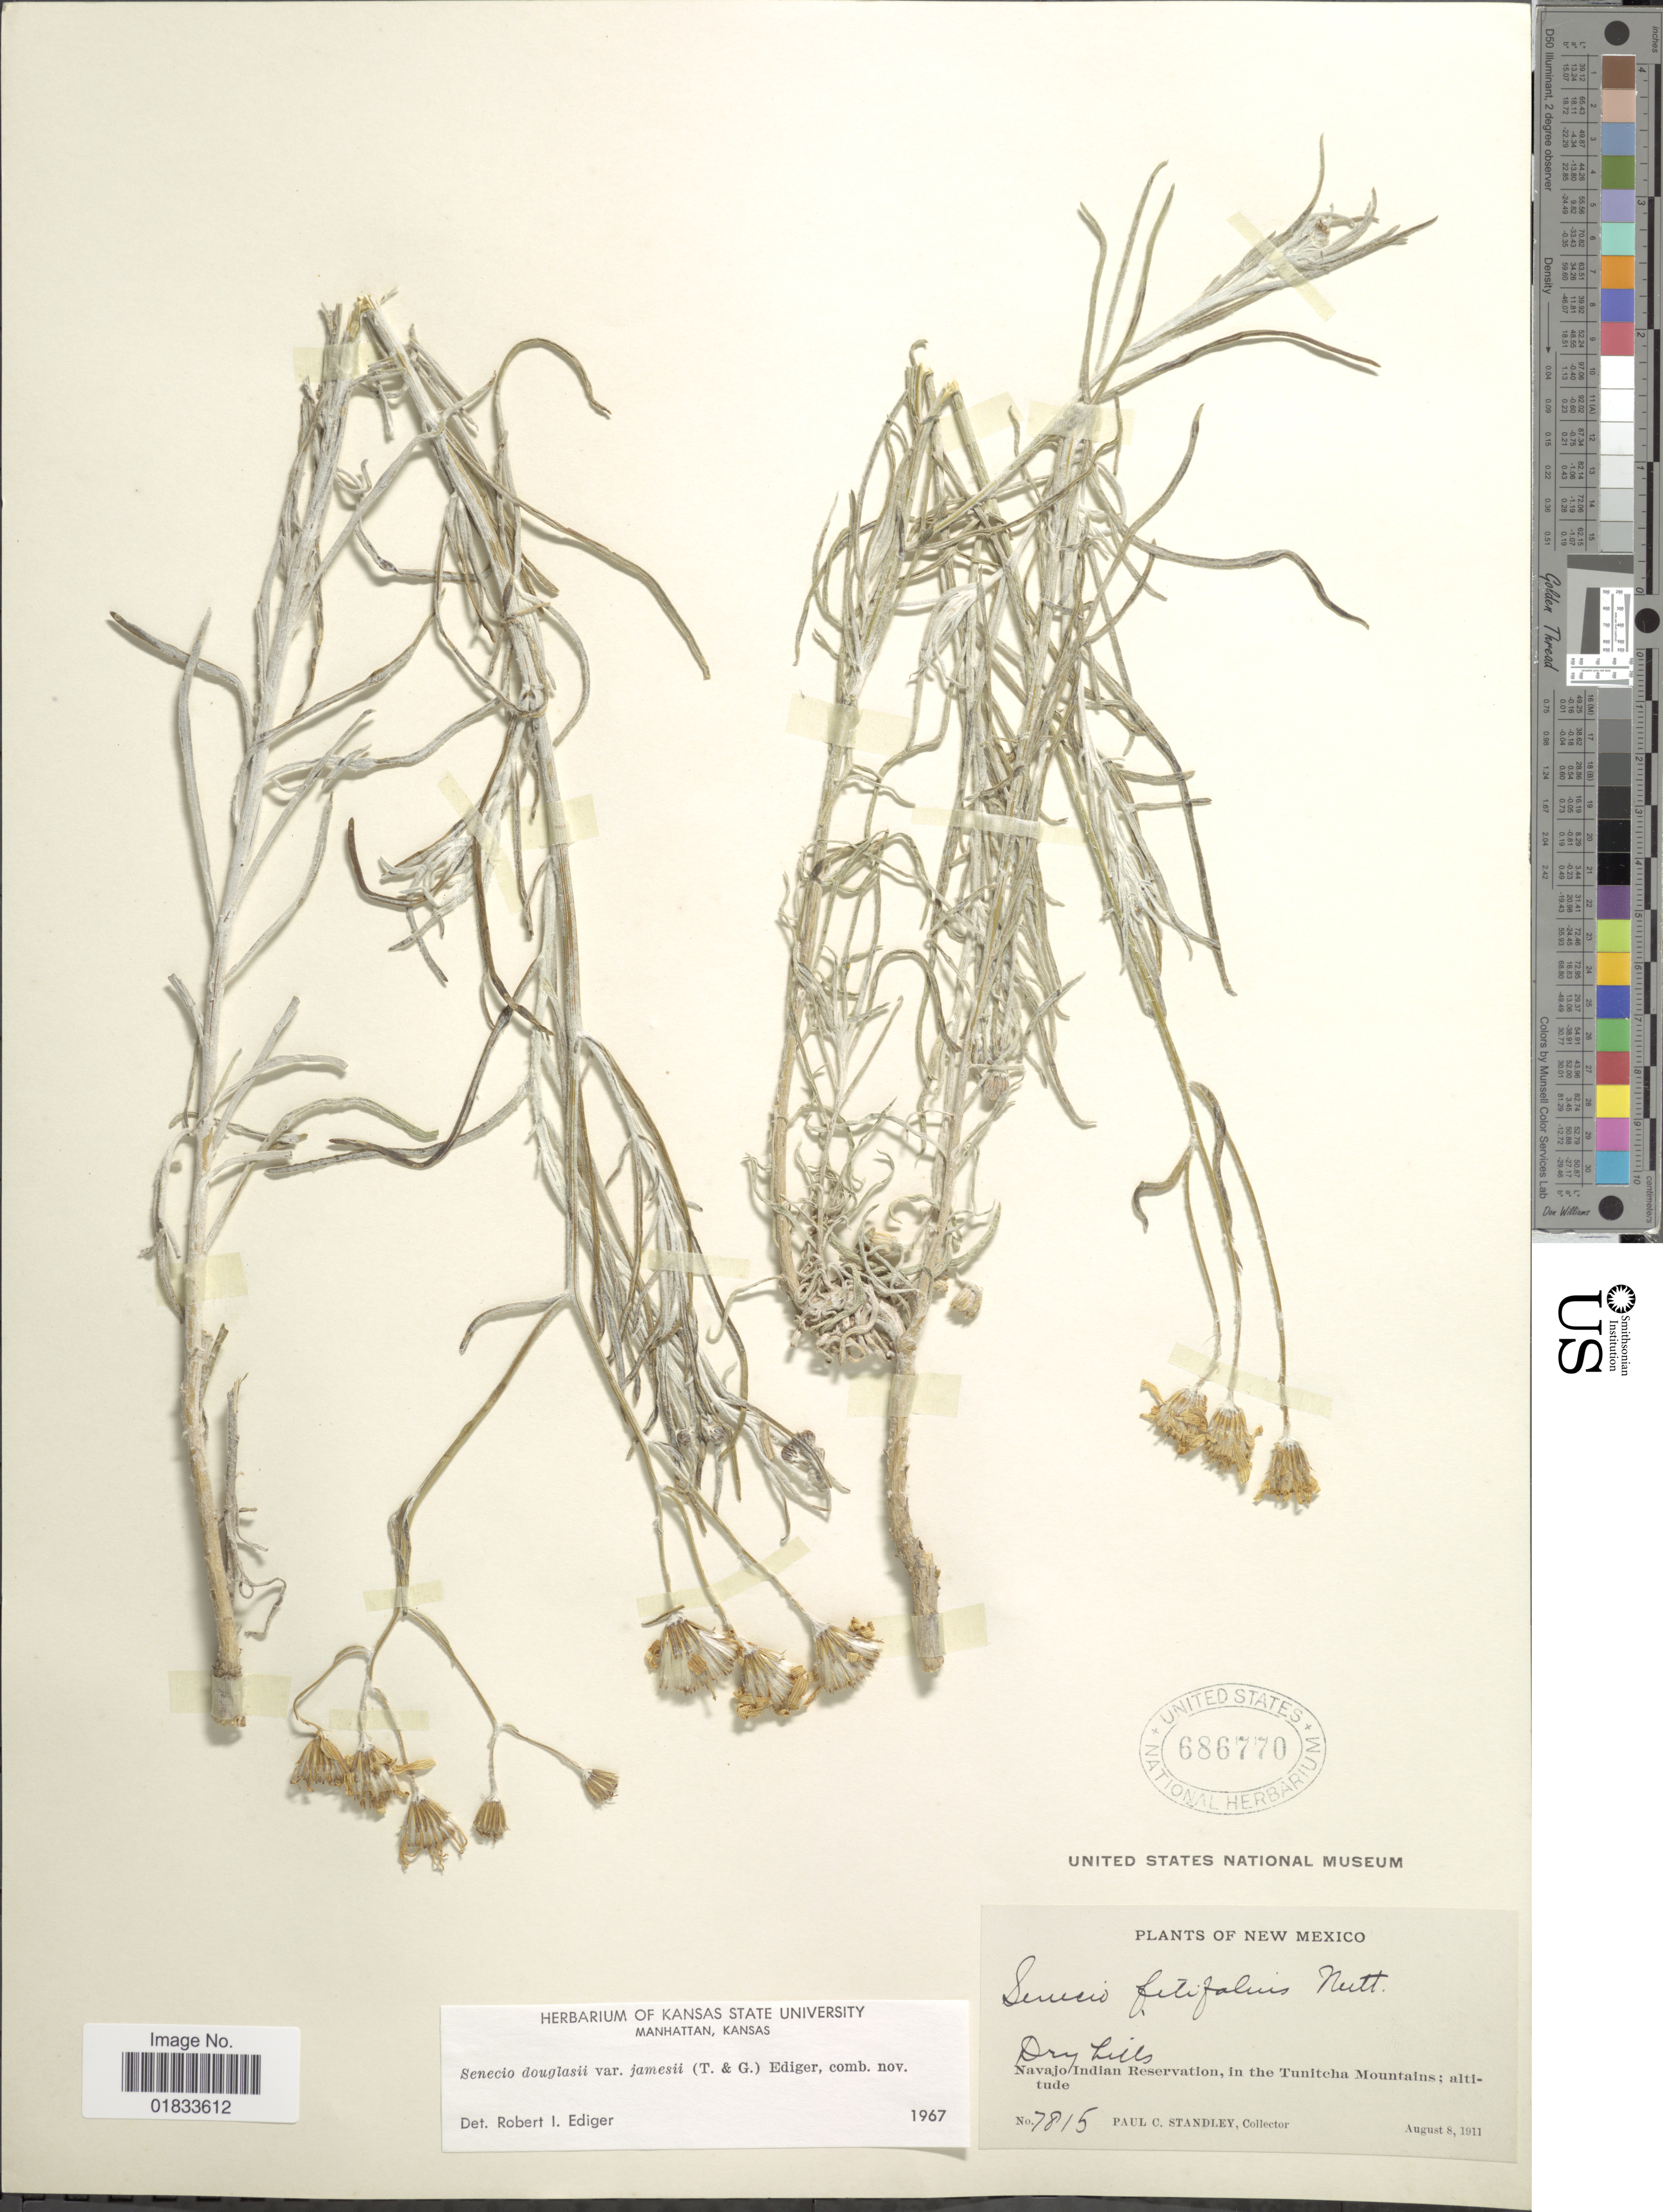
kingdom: Plantae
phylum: Tracheophyta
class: Magnoliopsida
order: Asterales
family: Asteraceae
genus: Senecio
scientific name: Senecio flaccidus var. flaccidus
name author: Less.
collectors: P. C. Standley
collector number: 7815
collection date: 1911-08-08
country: United States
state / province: New Mexico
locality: Navajo Indian Reservation, in the Tunitcha Mountains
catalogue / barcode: US 686770